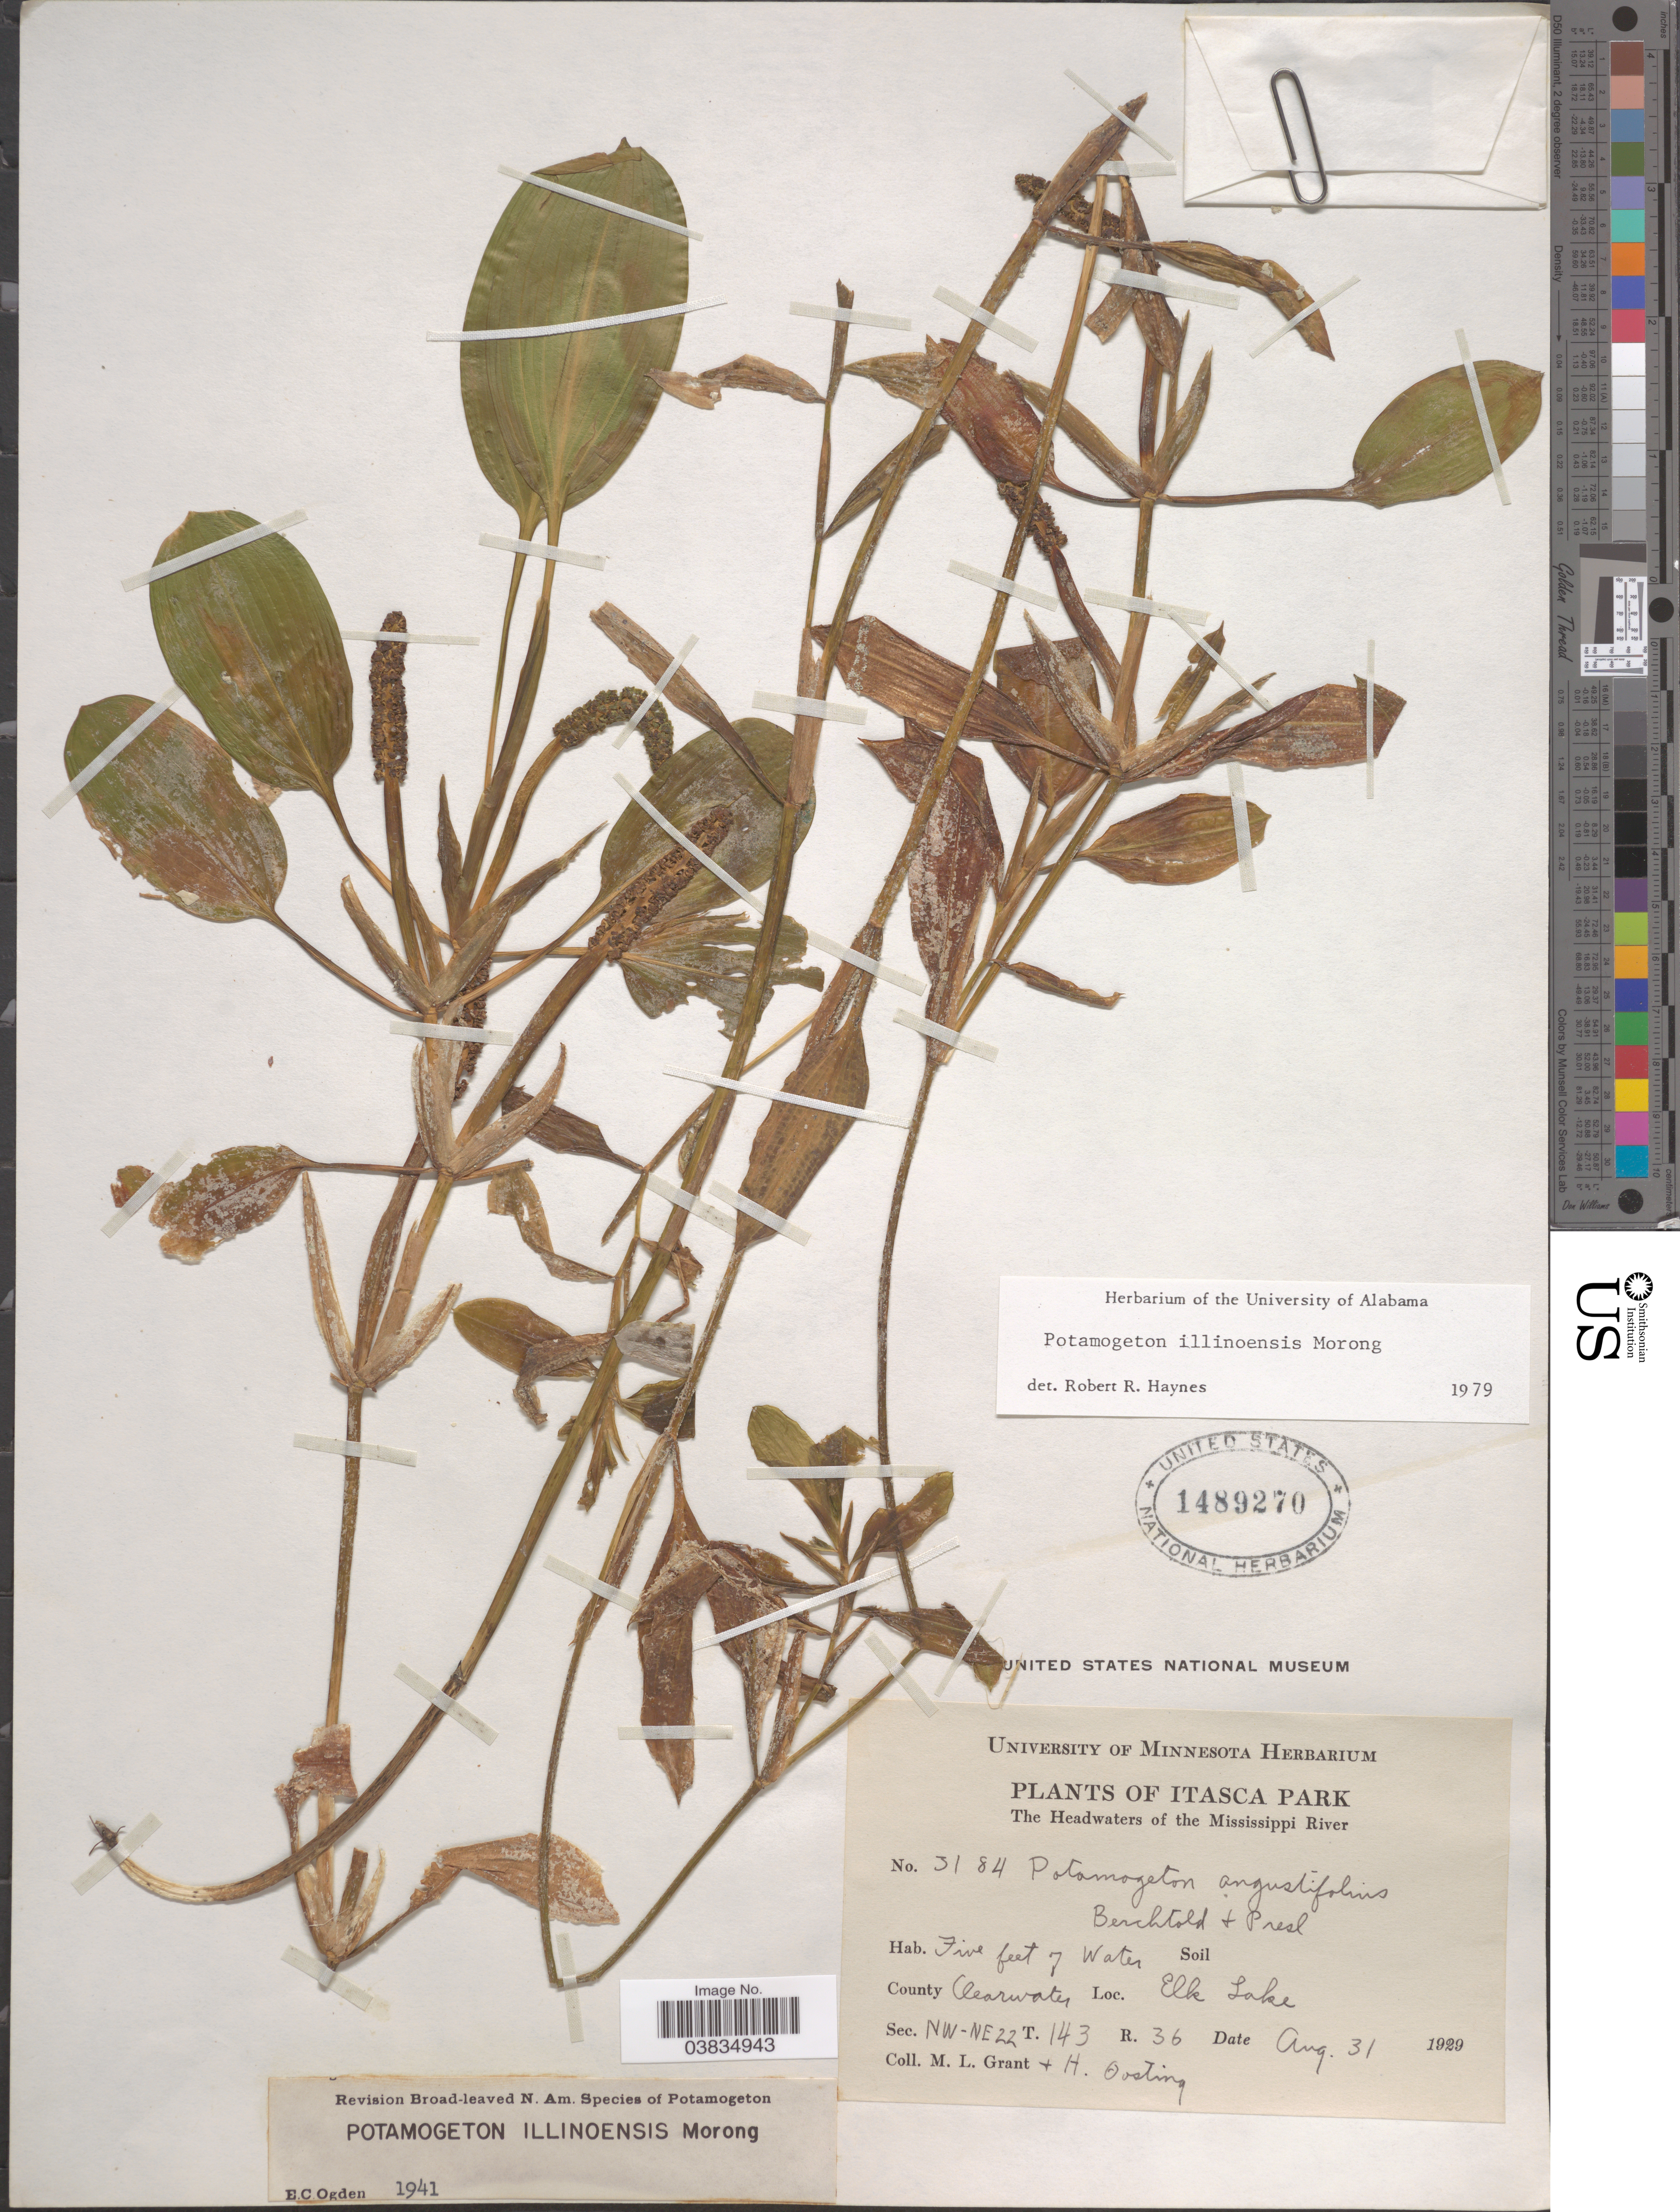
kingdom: Plantae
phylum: Tracheophyta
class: Liliopsida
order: Alismatales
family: Potamogetonaceae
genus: Potamogeton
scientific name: Potamogeton illinoensis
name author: Morong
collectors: M. L. Grant & H. Oosting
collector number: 3184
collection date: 1929-08-31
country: United States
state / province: Minnesota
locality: Itasca Park. The Headwaters of the Mississippi River. County Clearwater. Elk Lake. Sec. NW-NE 22 T. 143 R. 36.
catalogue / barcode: US 1489270